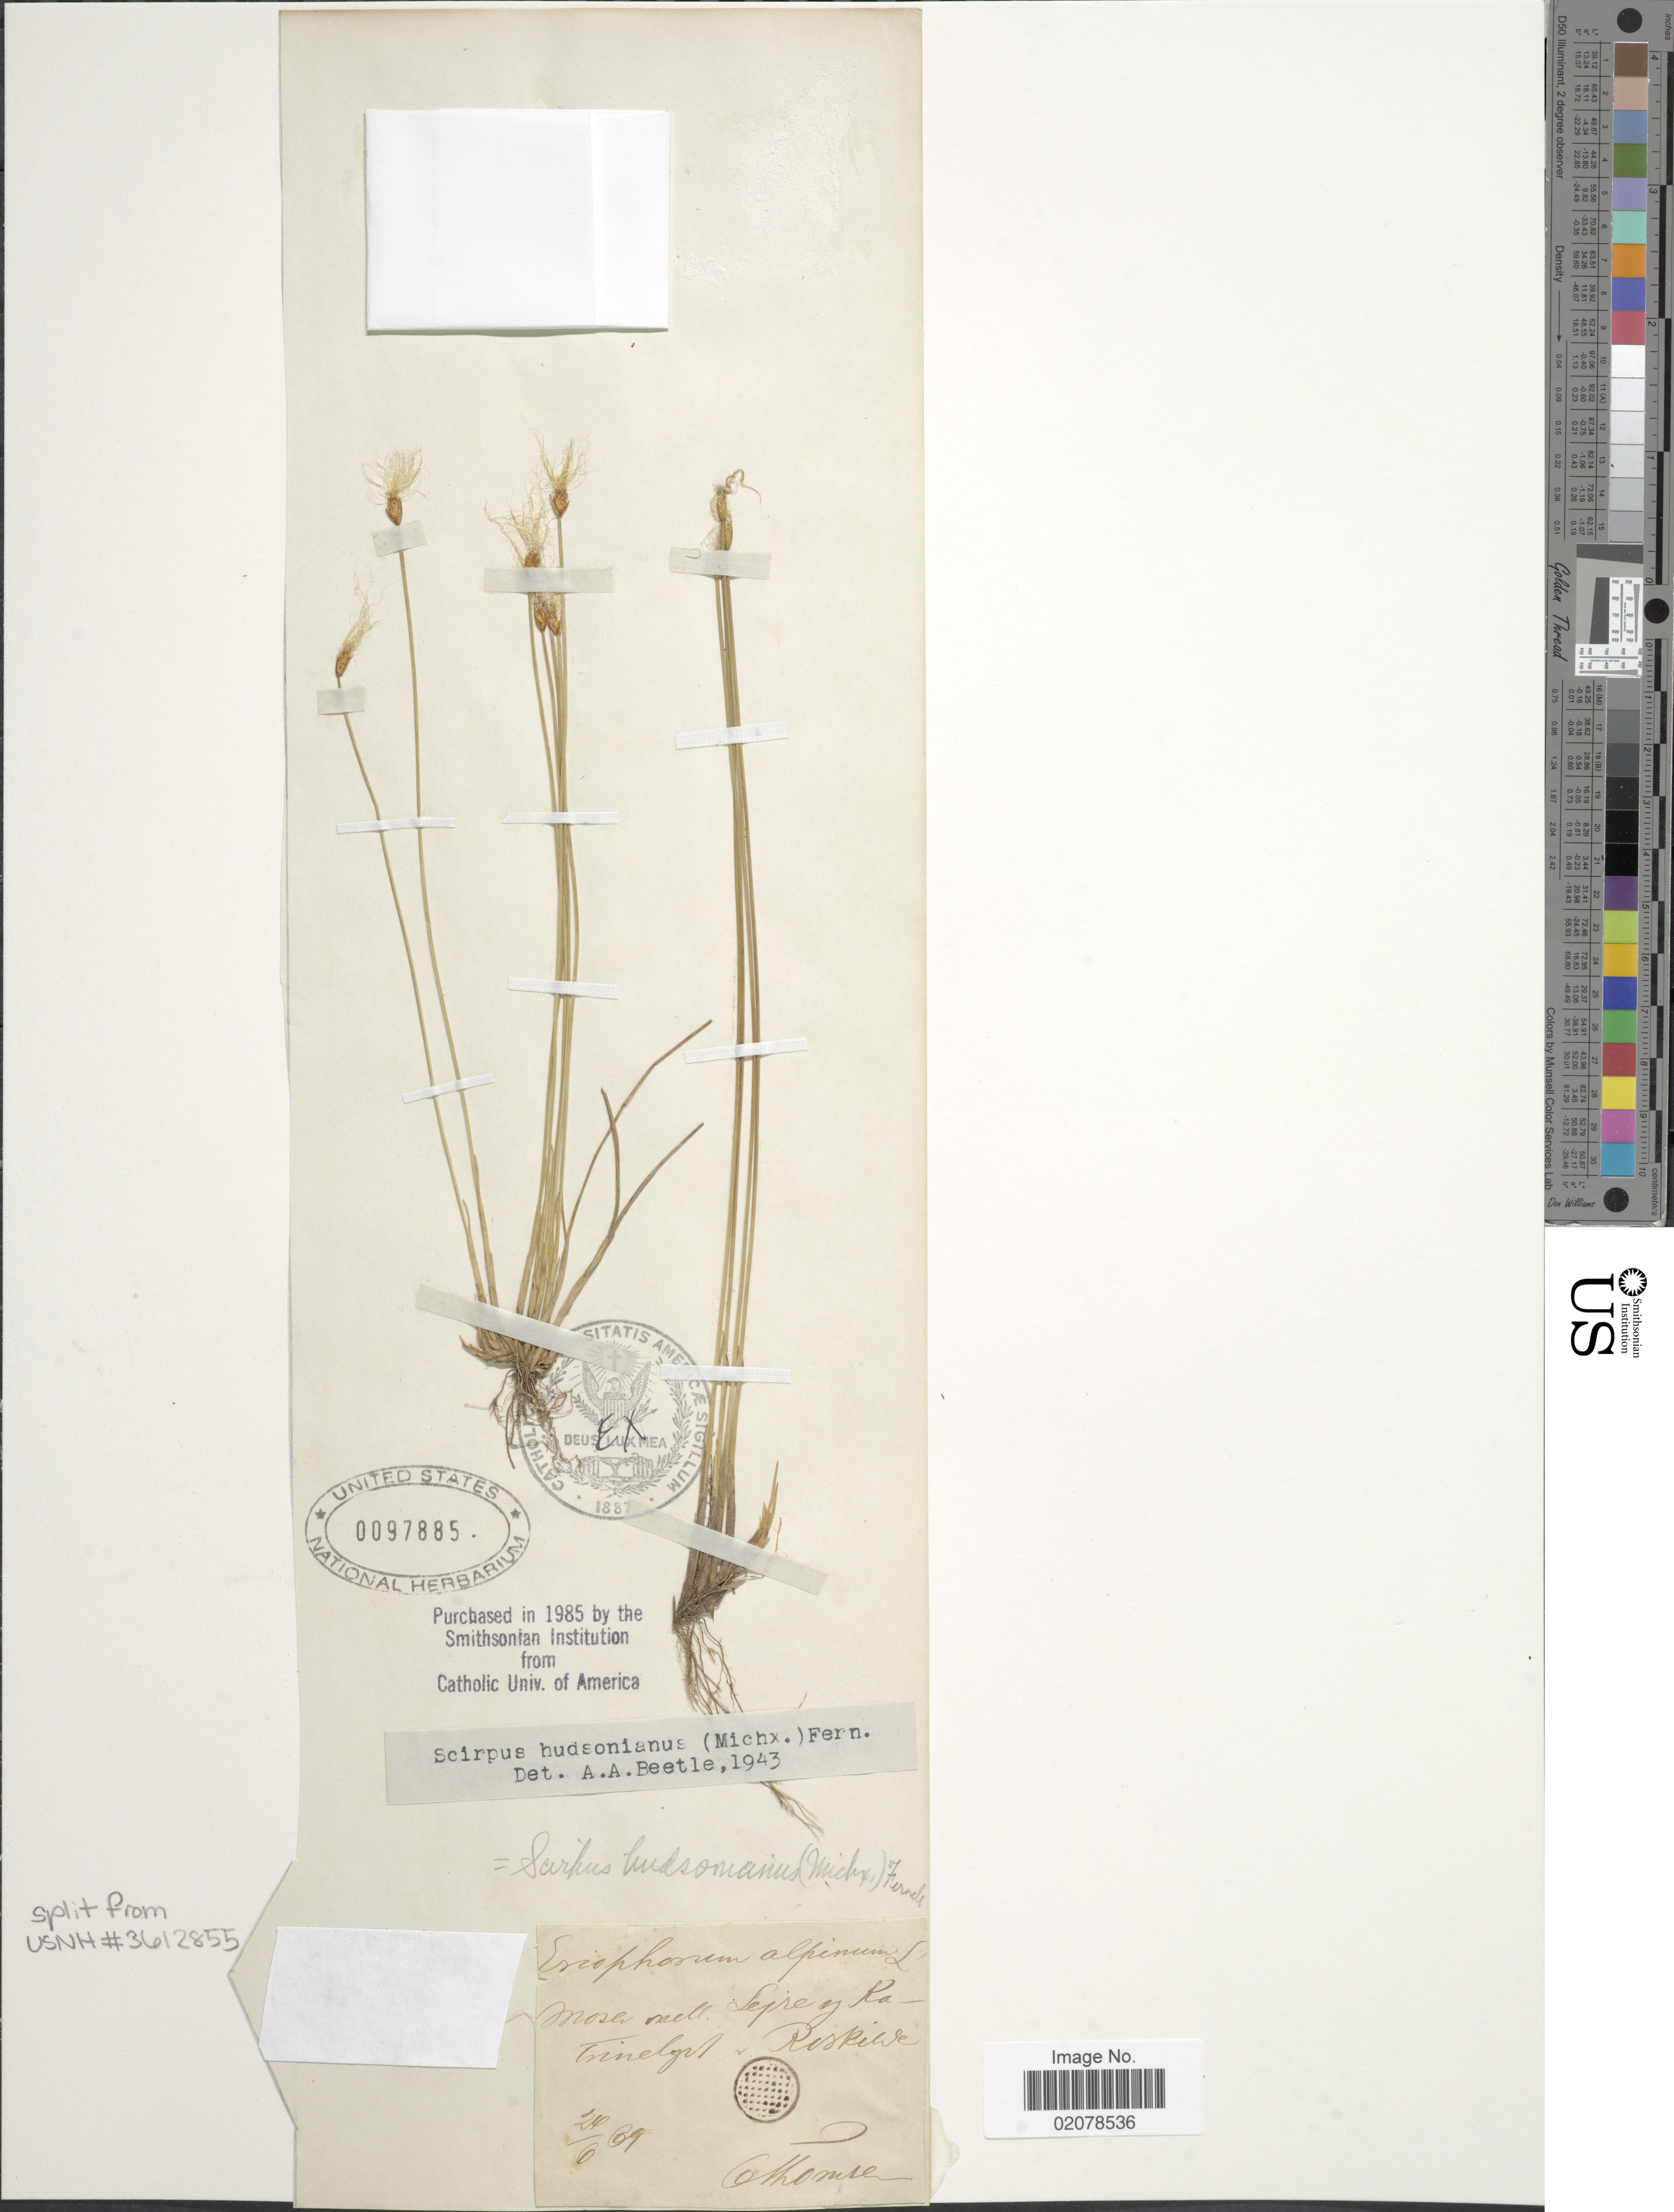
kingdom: Plantae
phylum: Tracheophyta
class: Liliopsida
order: Poales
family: Cyperaceae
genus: Trichophorum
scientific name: Trichophorum alpinum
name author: (L.) Pers.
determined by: Strong, M. T., (US), Smithsonian Institution - National Museum of Natural History (UNITED STATES)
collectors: C. Thomsen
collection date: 1869-06-24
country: Denmark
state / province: Sjæland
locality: Roskilde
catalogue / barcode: US 97885